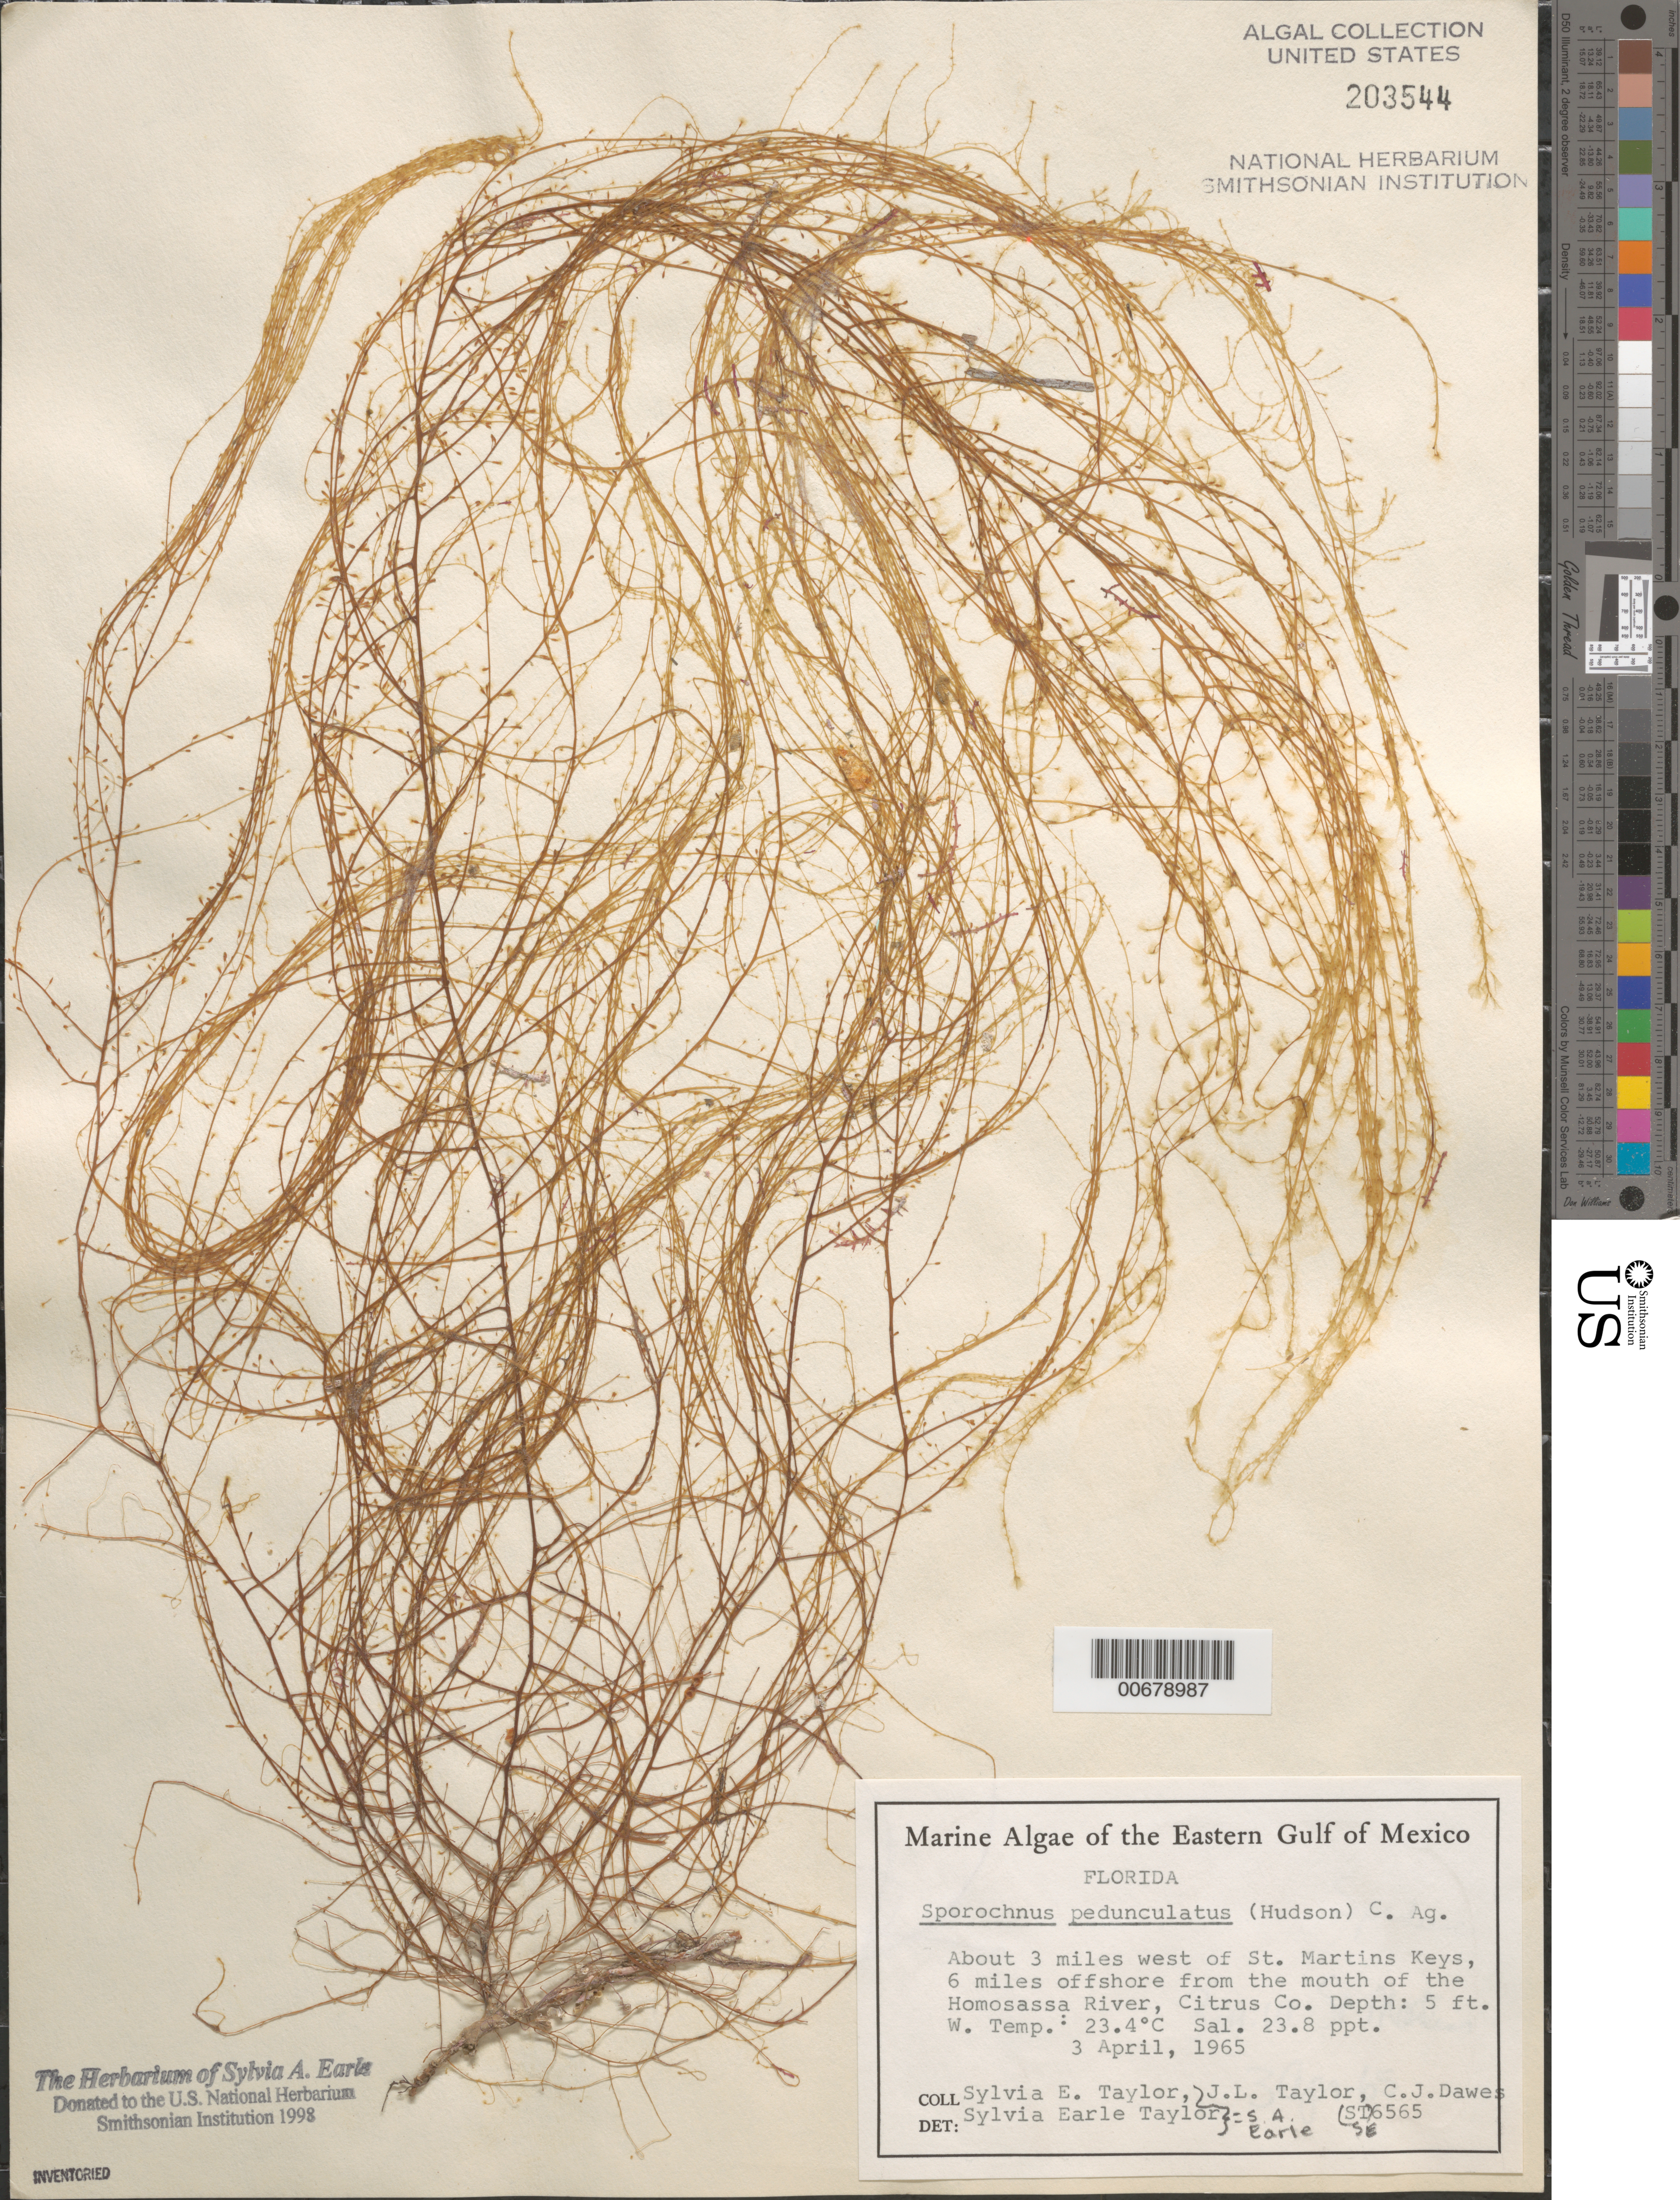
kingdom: Chromista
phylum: Ochrophyta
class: Phaeophyceae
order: Sporochnales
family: Sporochnaceae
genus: Sporochnus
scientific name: Sporochnus pedunculatus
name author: (Huds.) C. Agardh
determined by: Earle, S. A.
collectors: S. A. Earle, J. L. Taylor & C. Dawes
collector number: SE 6565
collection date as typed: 03 Apr 1965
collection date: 1965-04-03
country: United States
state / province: Florida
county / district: Citrus County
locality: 6 miles off Homosassa River mouth, ca. 3 miles west of St. Martins Keys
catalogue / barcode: US 203544